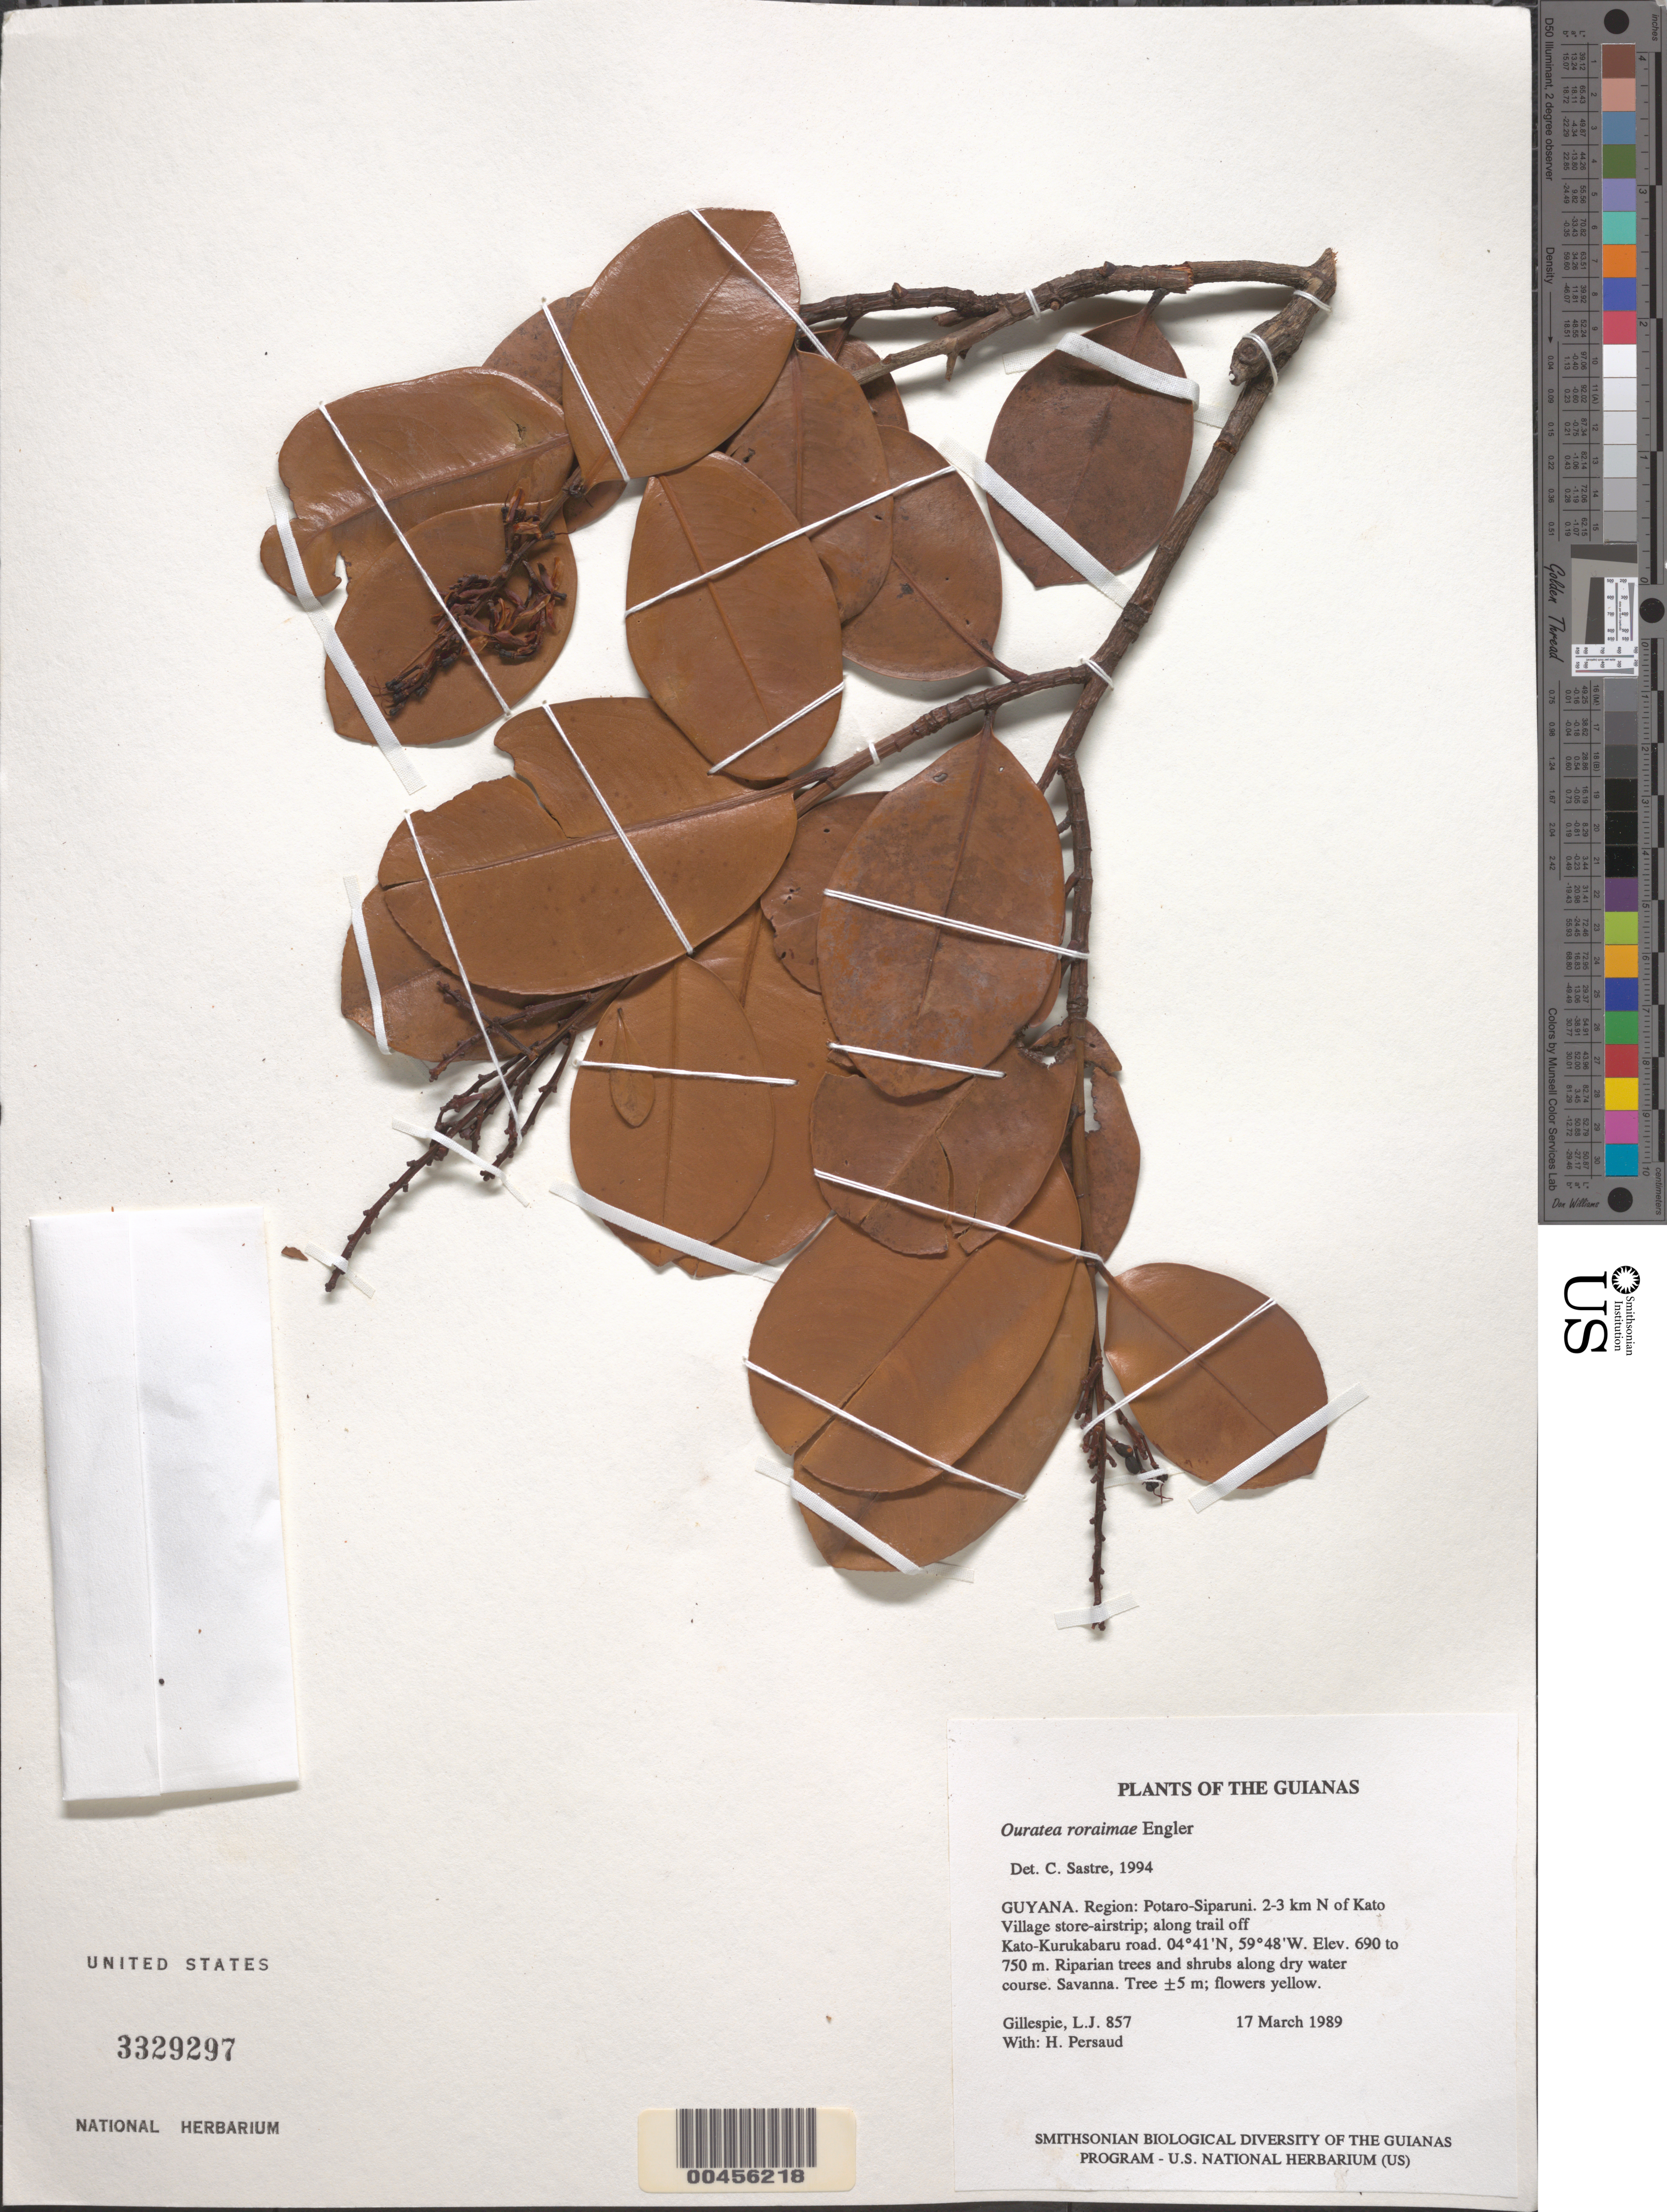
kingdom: Plantae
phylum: Tracheophyta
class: Magnoliopsida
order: Malpighiales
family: Ochnaceae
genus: Ouratea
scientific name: Ouratea roraimae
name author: Engl.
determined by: Sastre, C. H. L.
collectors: L. J. Gillespie & H. Persaud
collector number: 857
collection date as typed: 18 March 1989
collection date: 1989-03-18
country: Guyana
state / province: Potaro-Siparuni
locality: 1-2 km N of Kato Village store-airstrip; along trail off Kato-Kurukabaru road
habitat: Riparian trees and shrubs along dry water course. Savanna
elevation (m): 690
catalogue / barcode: US 3329287